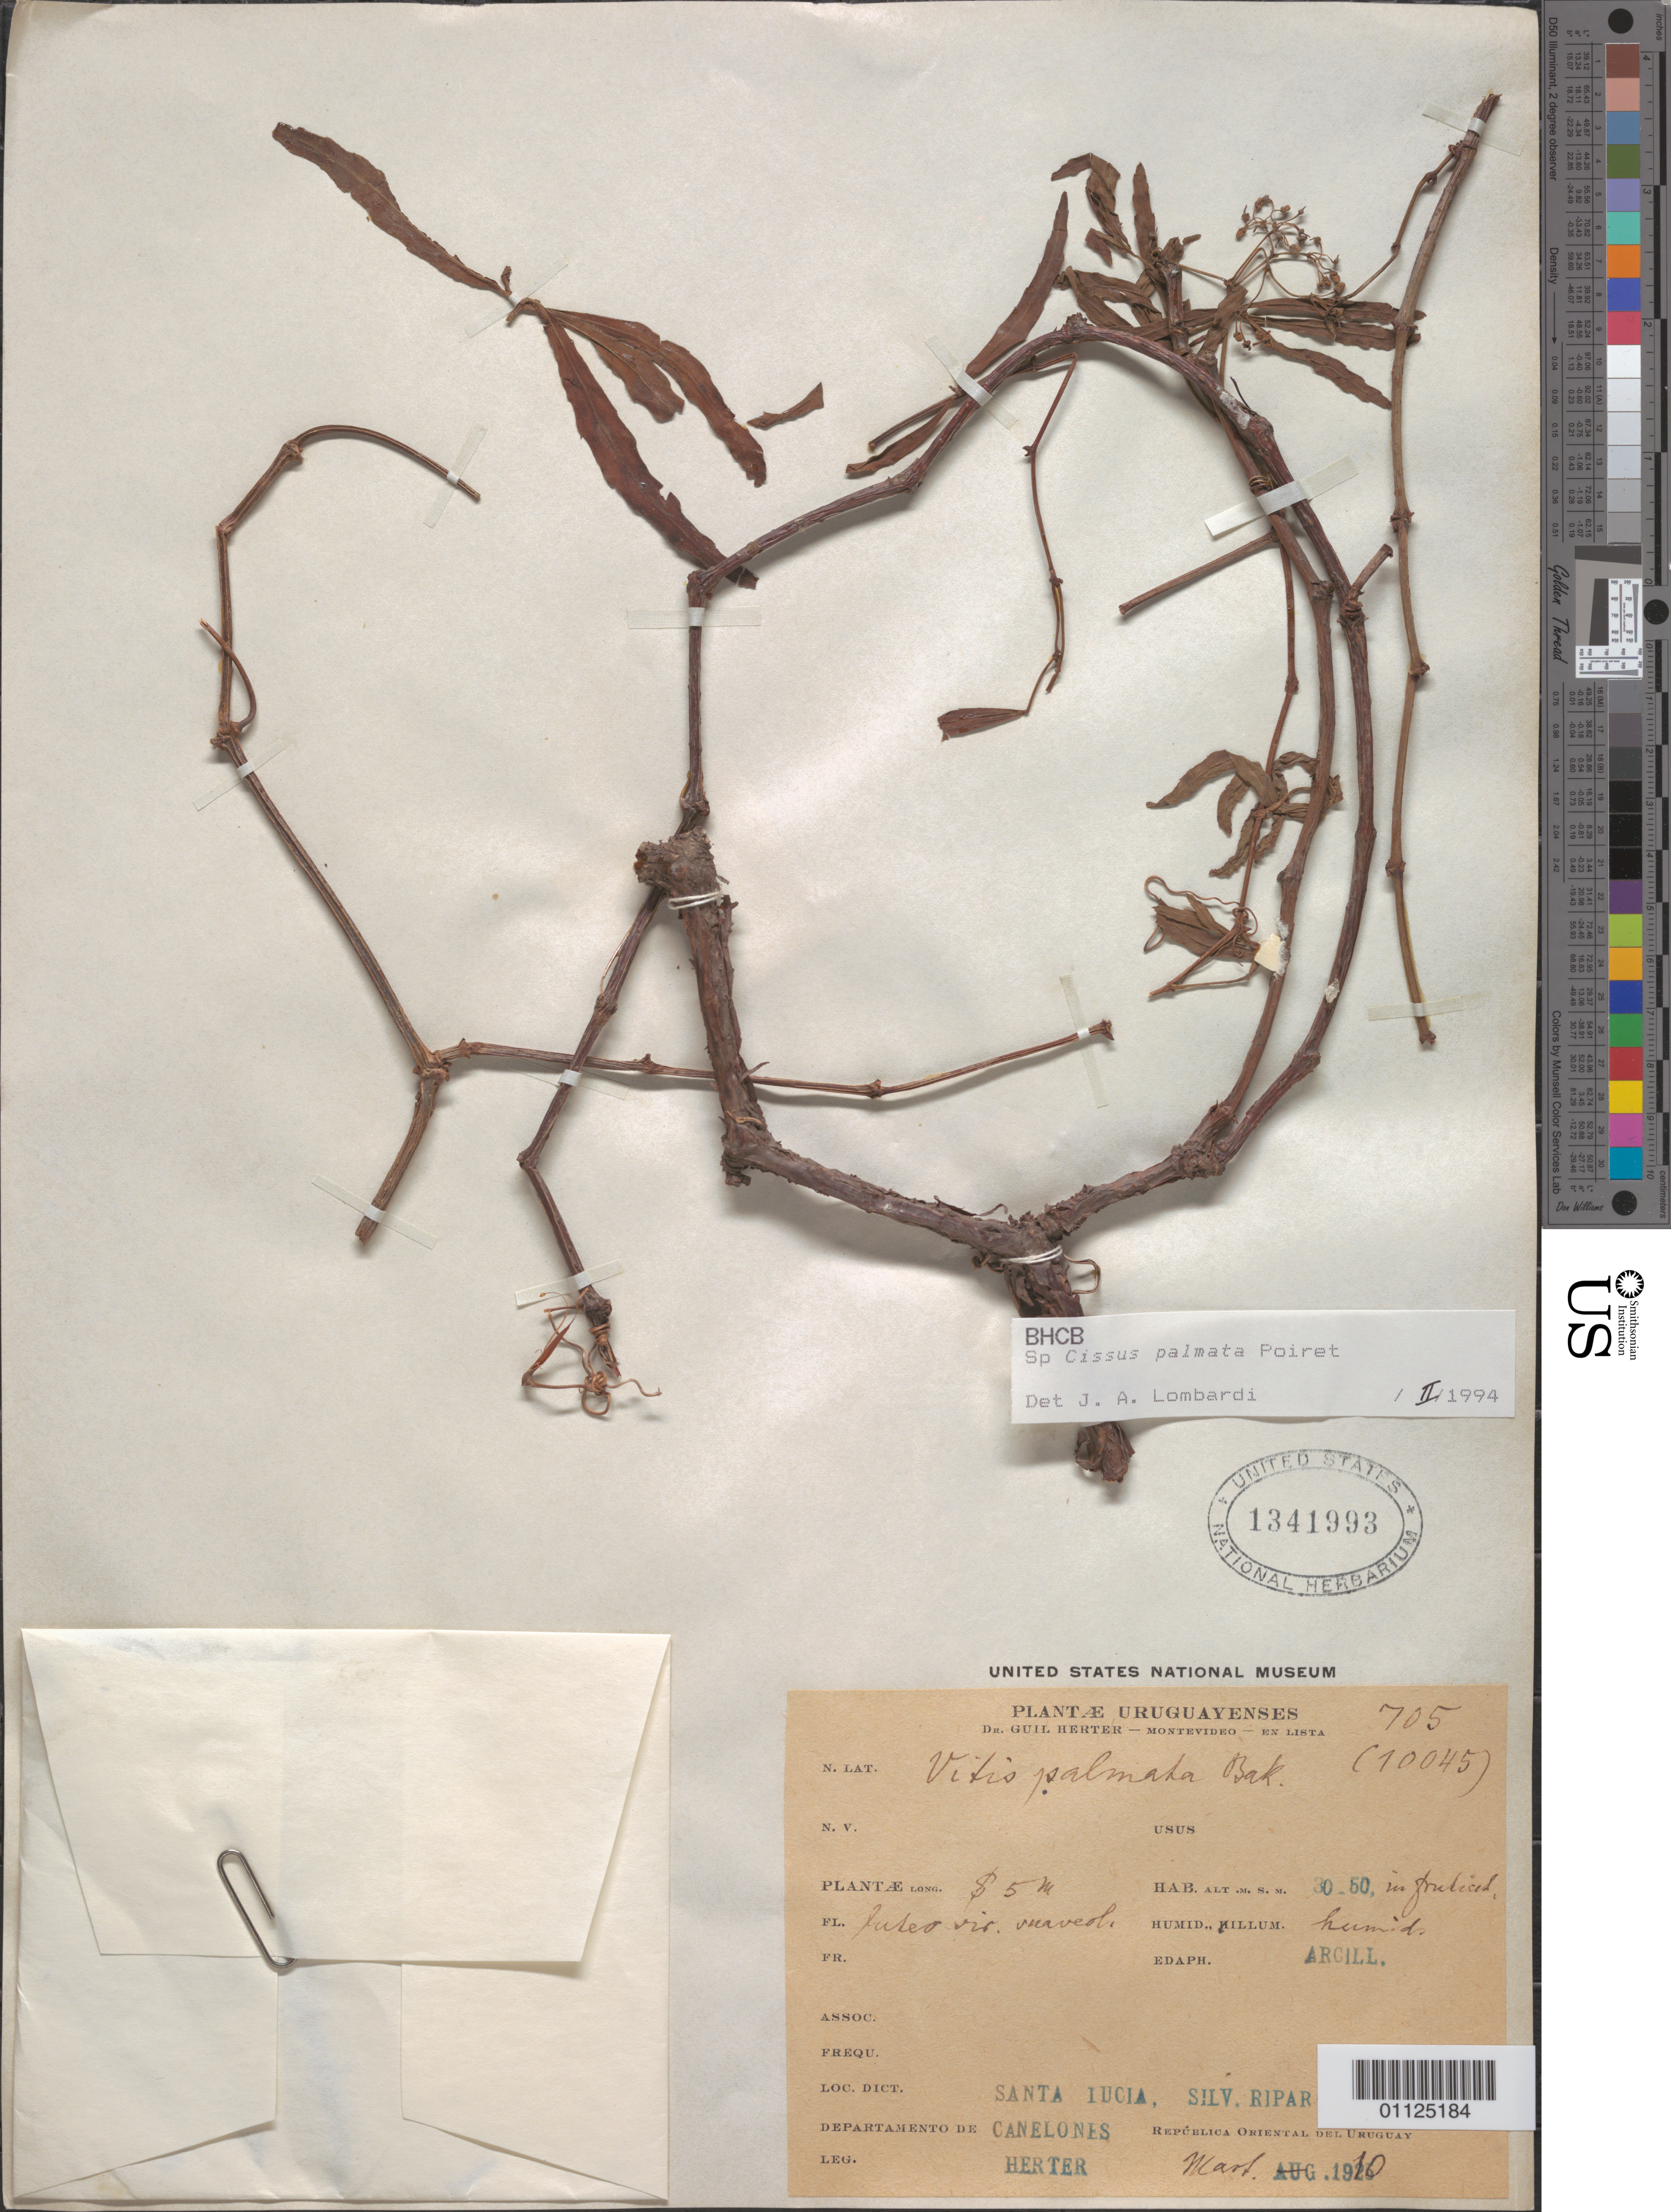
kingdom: Plantae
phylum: Tracheophyta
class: Magnoliopsida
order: Vitales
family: Vitaceae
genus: Cissus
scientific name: Cissus palmata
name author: Poir.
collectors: W. G. Herter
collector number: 705 (10045)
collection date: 1910-03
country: Uruguay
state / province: Canelones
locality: Santa Lucia.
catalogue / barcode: US 1341993